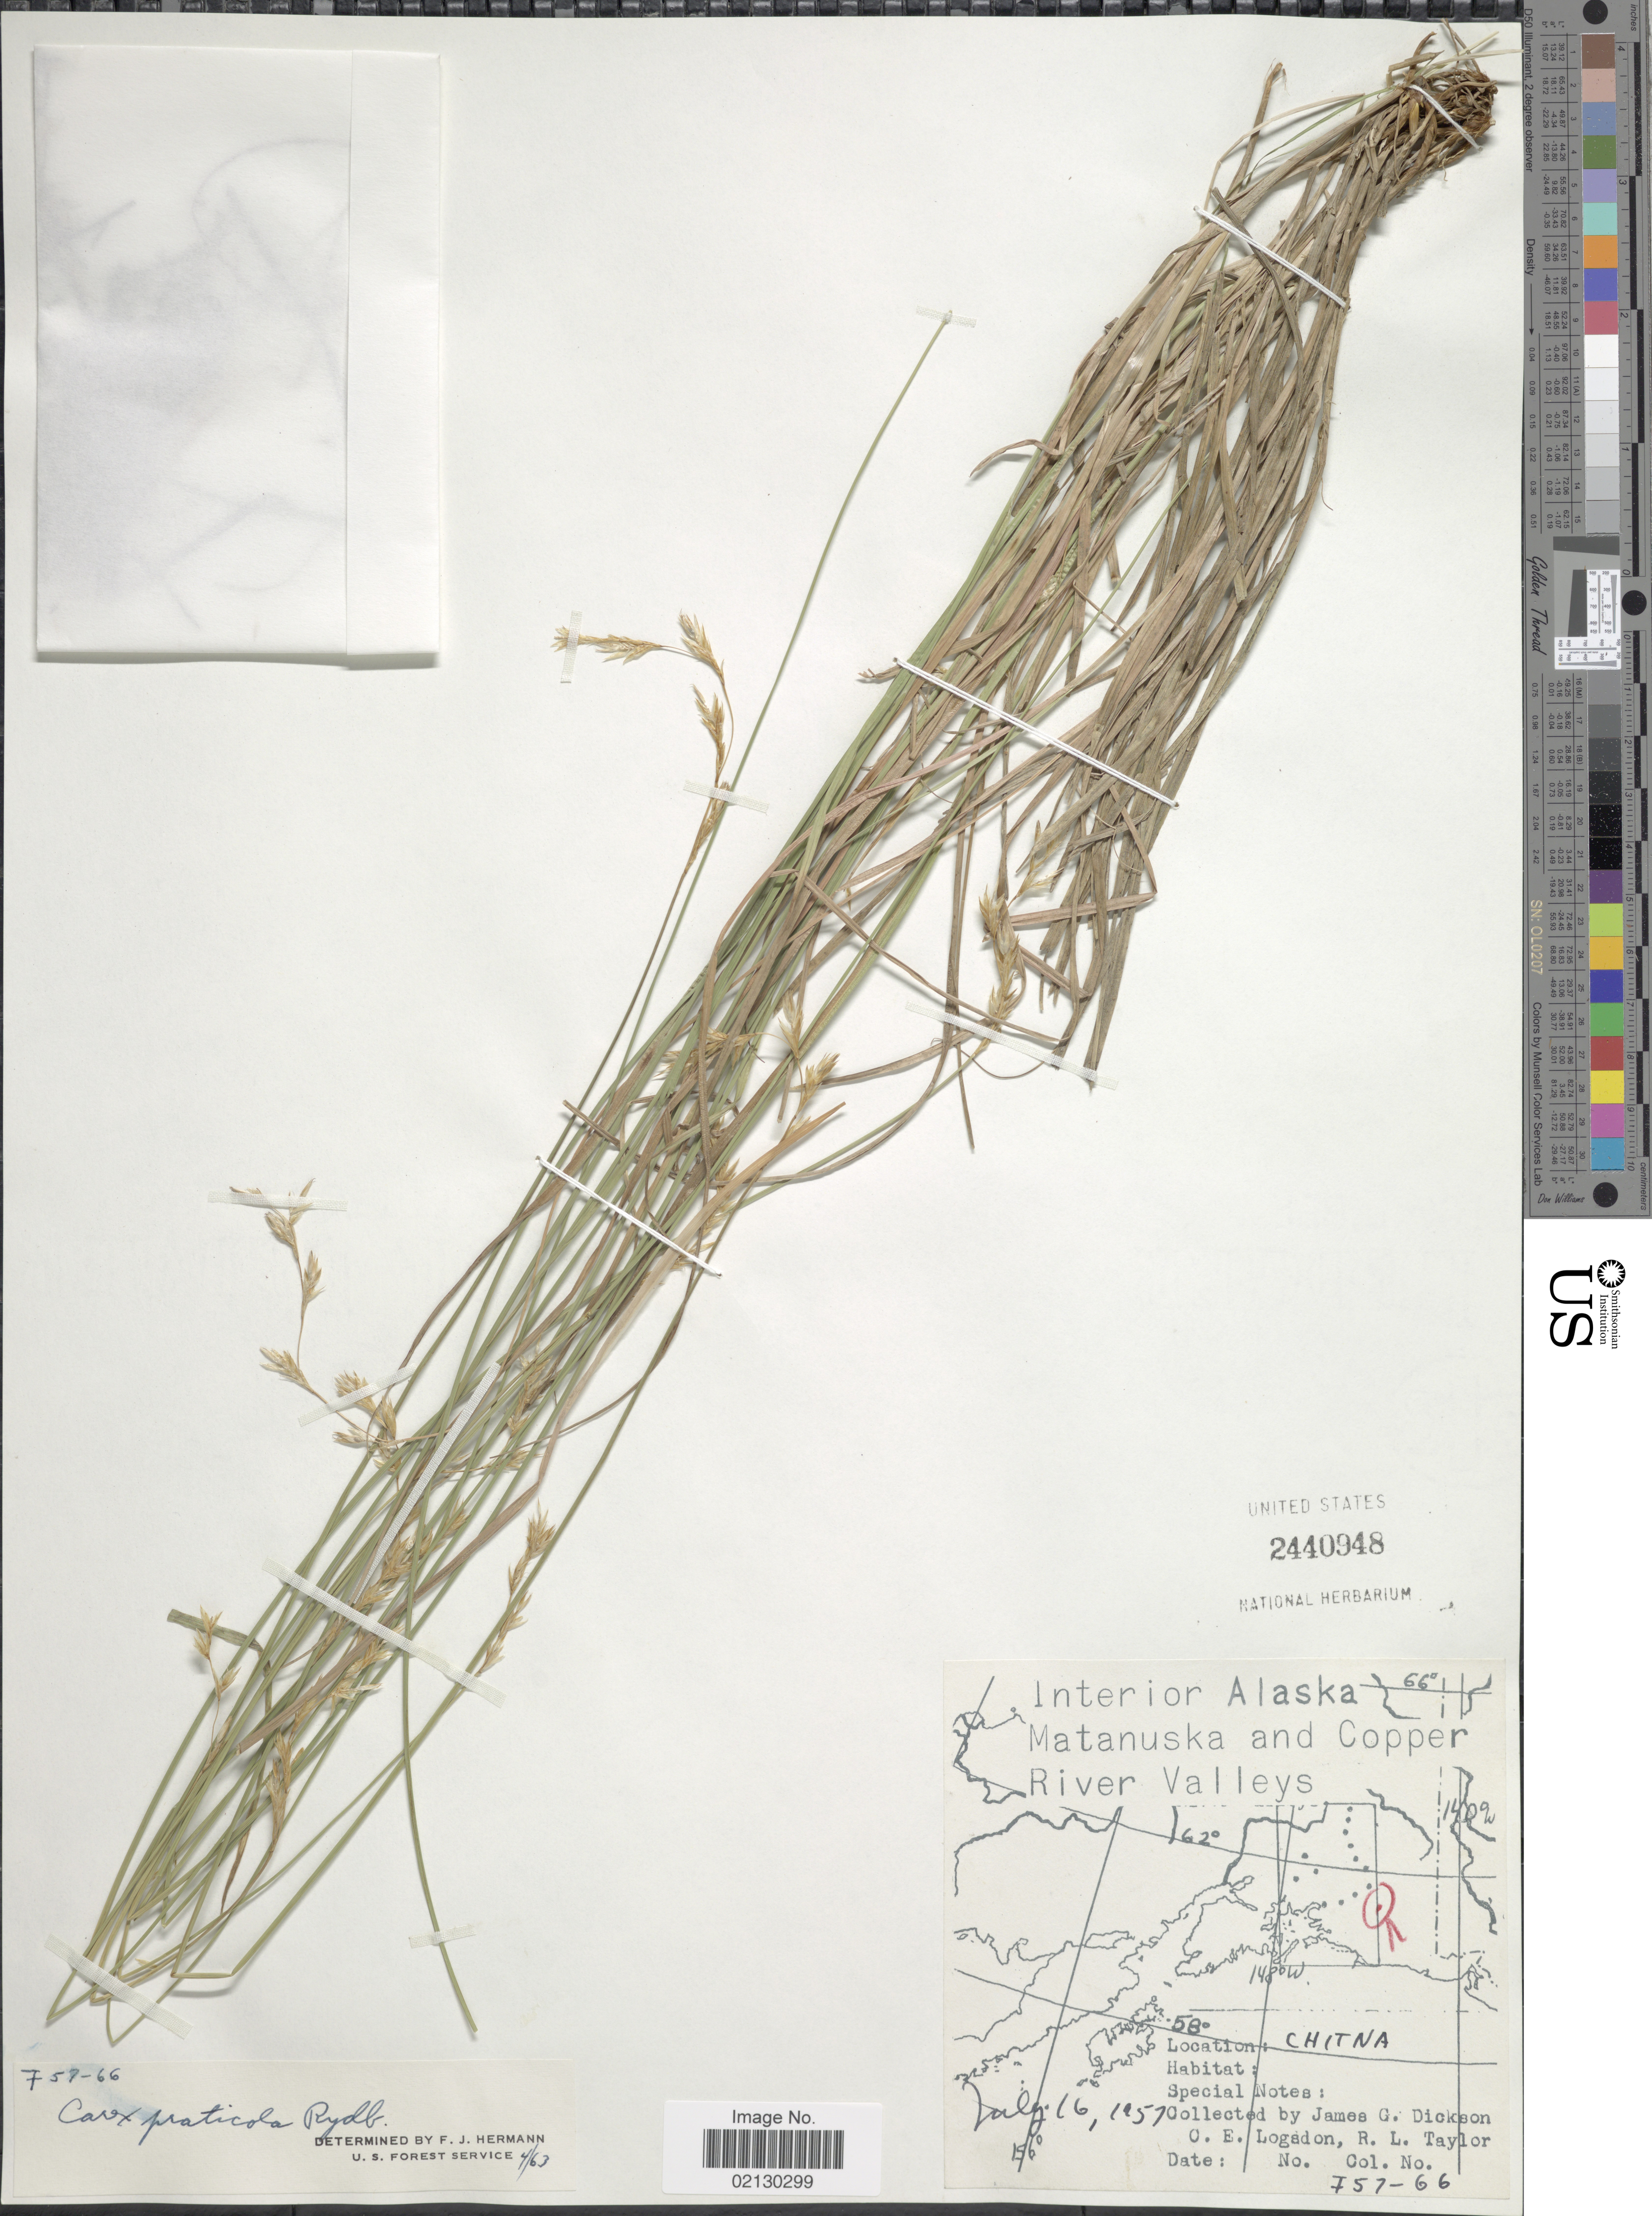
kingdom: Plantae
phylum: Tracheophyta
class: Liliopsida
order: Poales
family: Cyperaceae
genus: Carex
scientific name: Carex praticola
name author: Rydb.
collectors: J. Dickson, O. Logsdon & R. Taylor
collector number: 757-66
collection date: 1957-07-16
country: United States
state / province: Alaska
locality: Matanuska and Copper River Valleys. Chitna.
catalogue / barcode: US 2440948